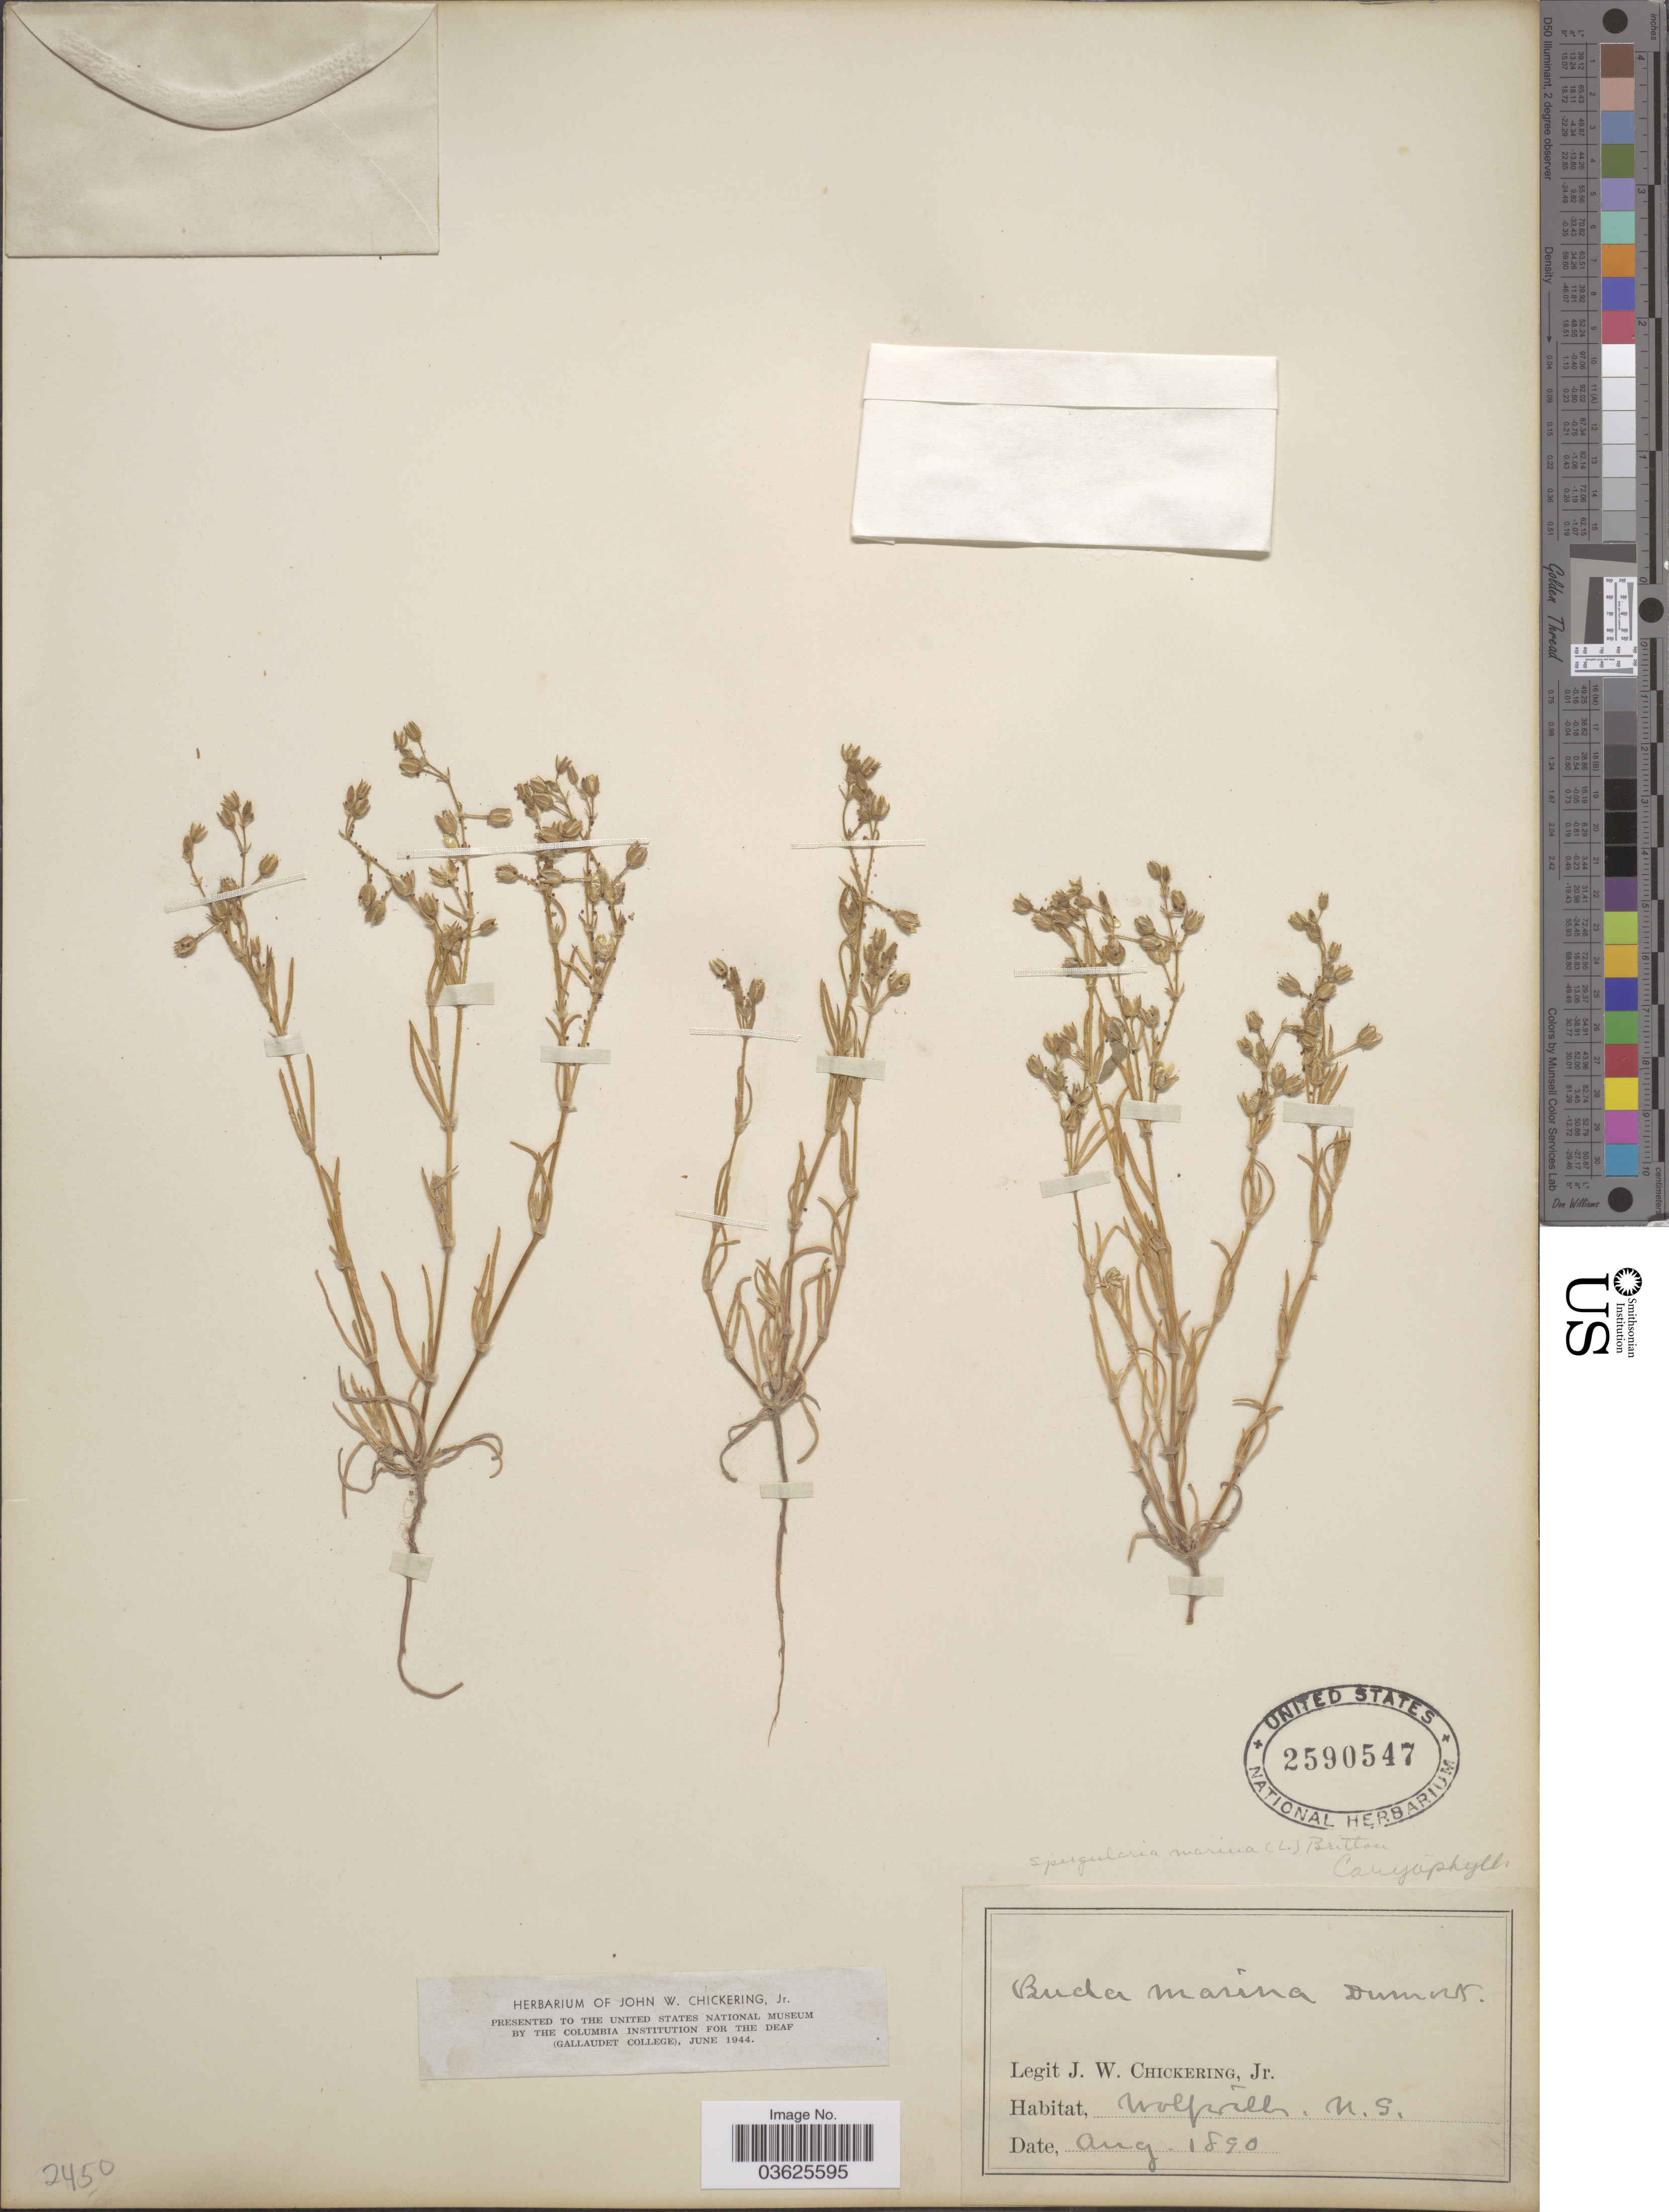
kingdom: Plantae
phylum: Tracheophyta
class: Magnoliopsida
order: Caryophyllales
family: Caryophyllaceae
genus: Spergularia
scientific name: Spergularia marina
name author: (L.) Griseb.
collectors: J. Chickering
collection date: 1890-08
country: Canada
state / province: Nova Scotia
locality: Wolfville.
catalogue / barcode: US 2590547